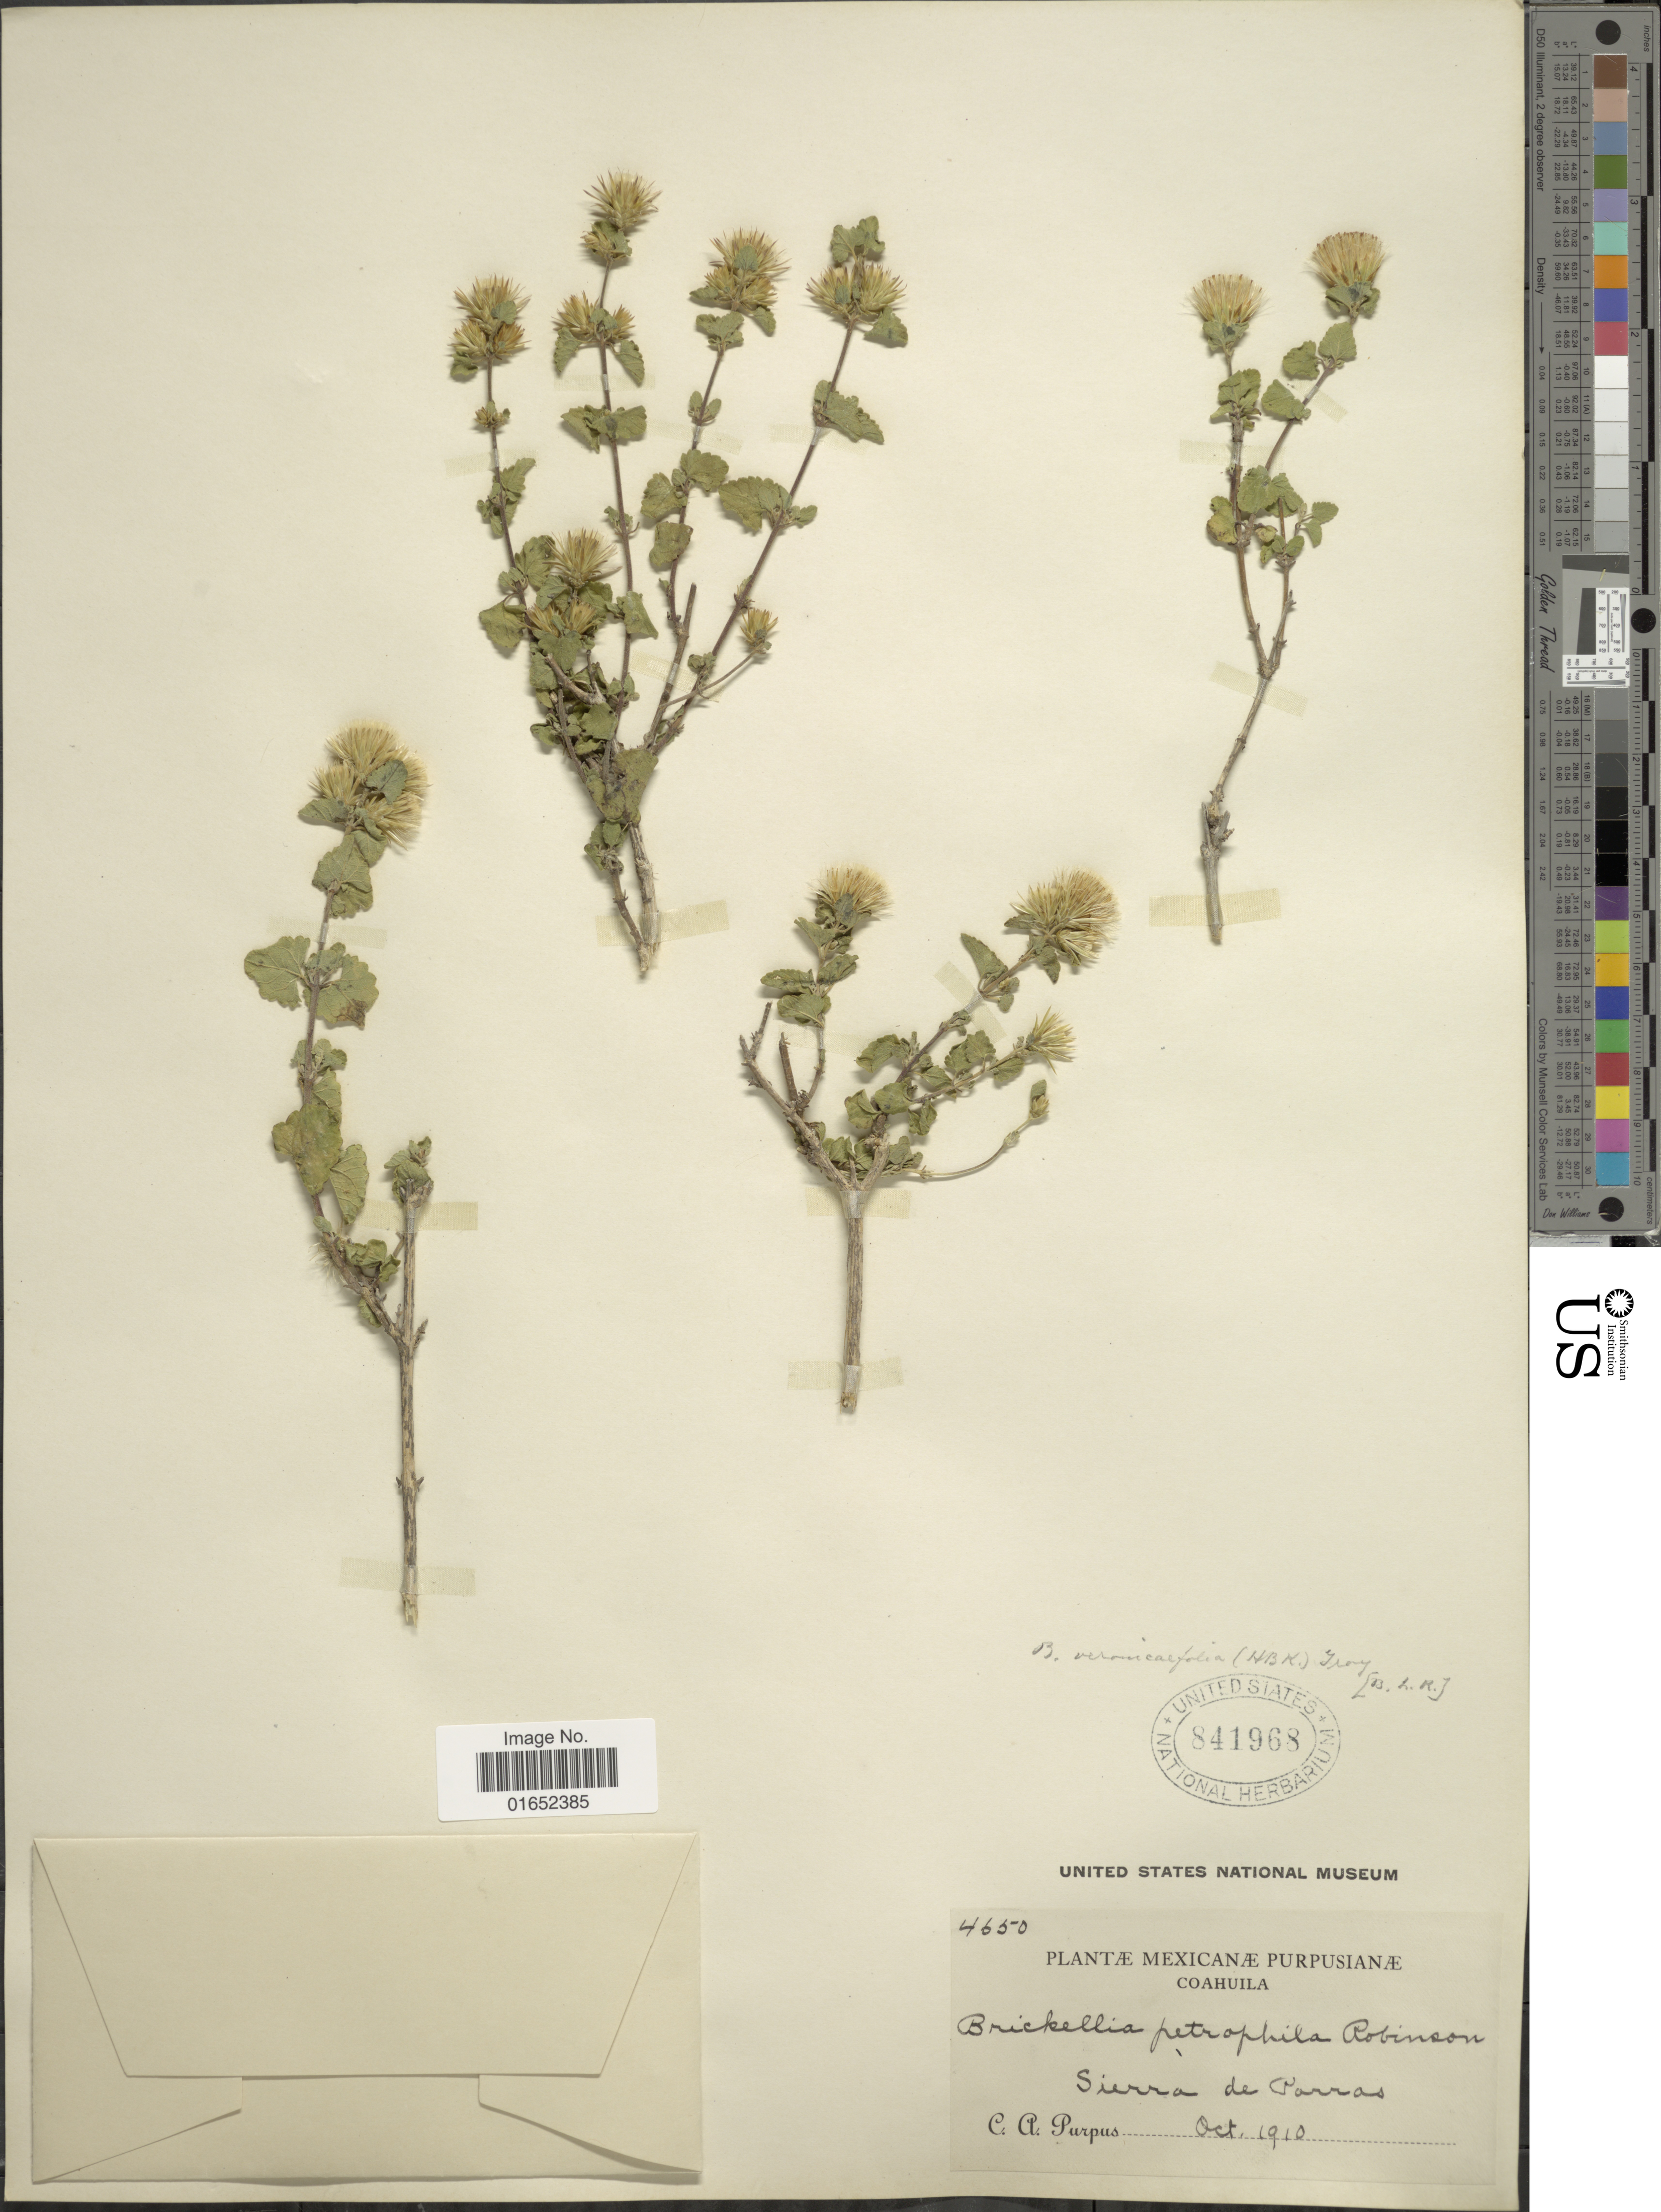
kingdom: Plantae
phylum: Tracheophyta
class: Magnoliopsida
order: Asterales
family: Asteraceae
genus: Brickellia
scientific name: Brickellia veronicaefolia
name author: (Kunth) A. Gray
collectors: C. A. Purpus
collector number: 4650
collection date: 1910-10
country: Mexico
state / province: Coahuila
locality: Sierra de Parras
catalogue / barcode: US 841968